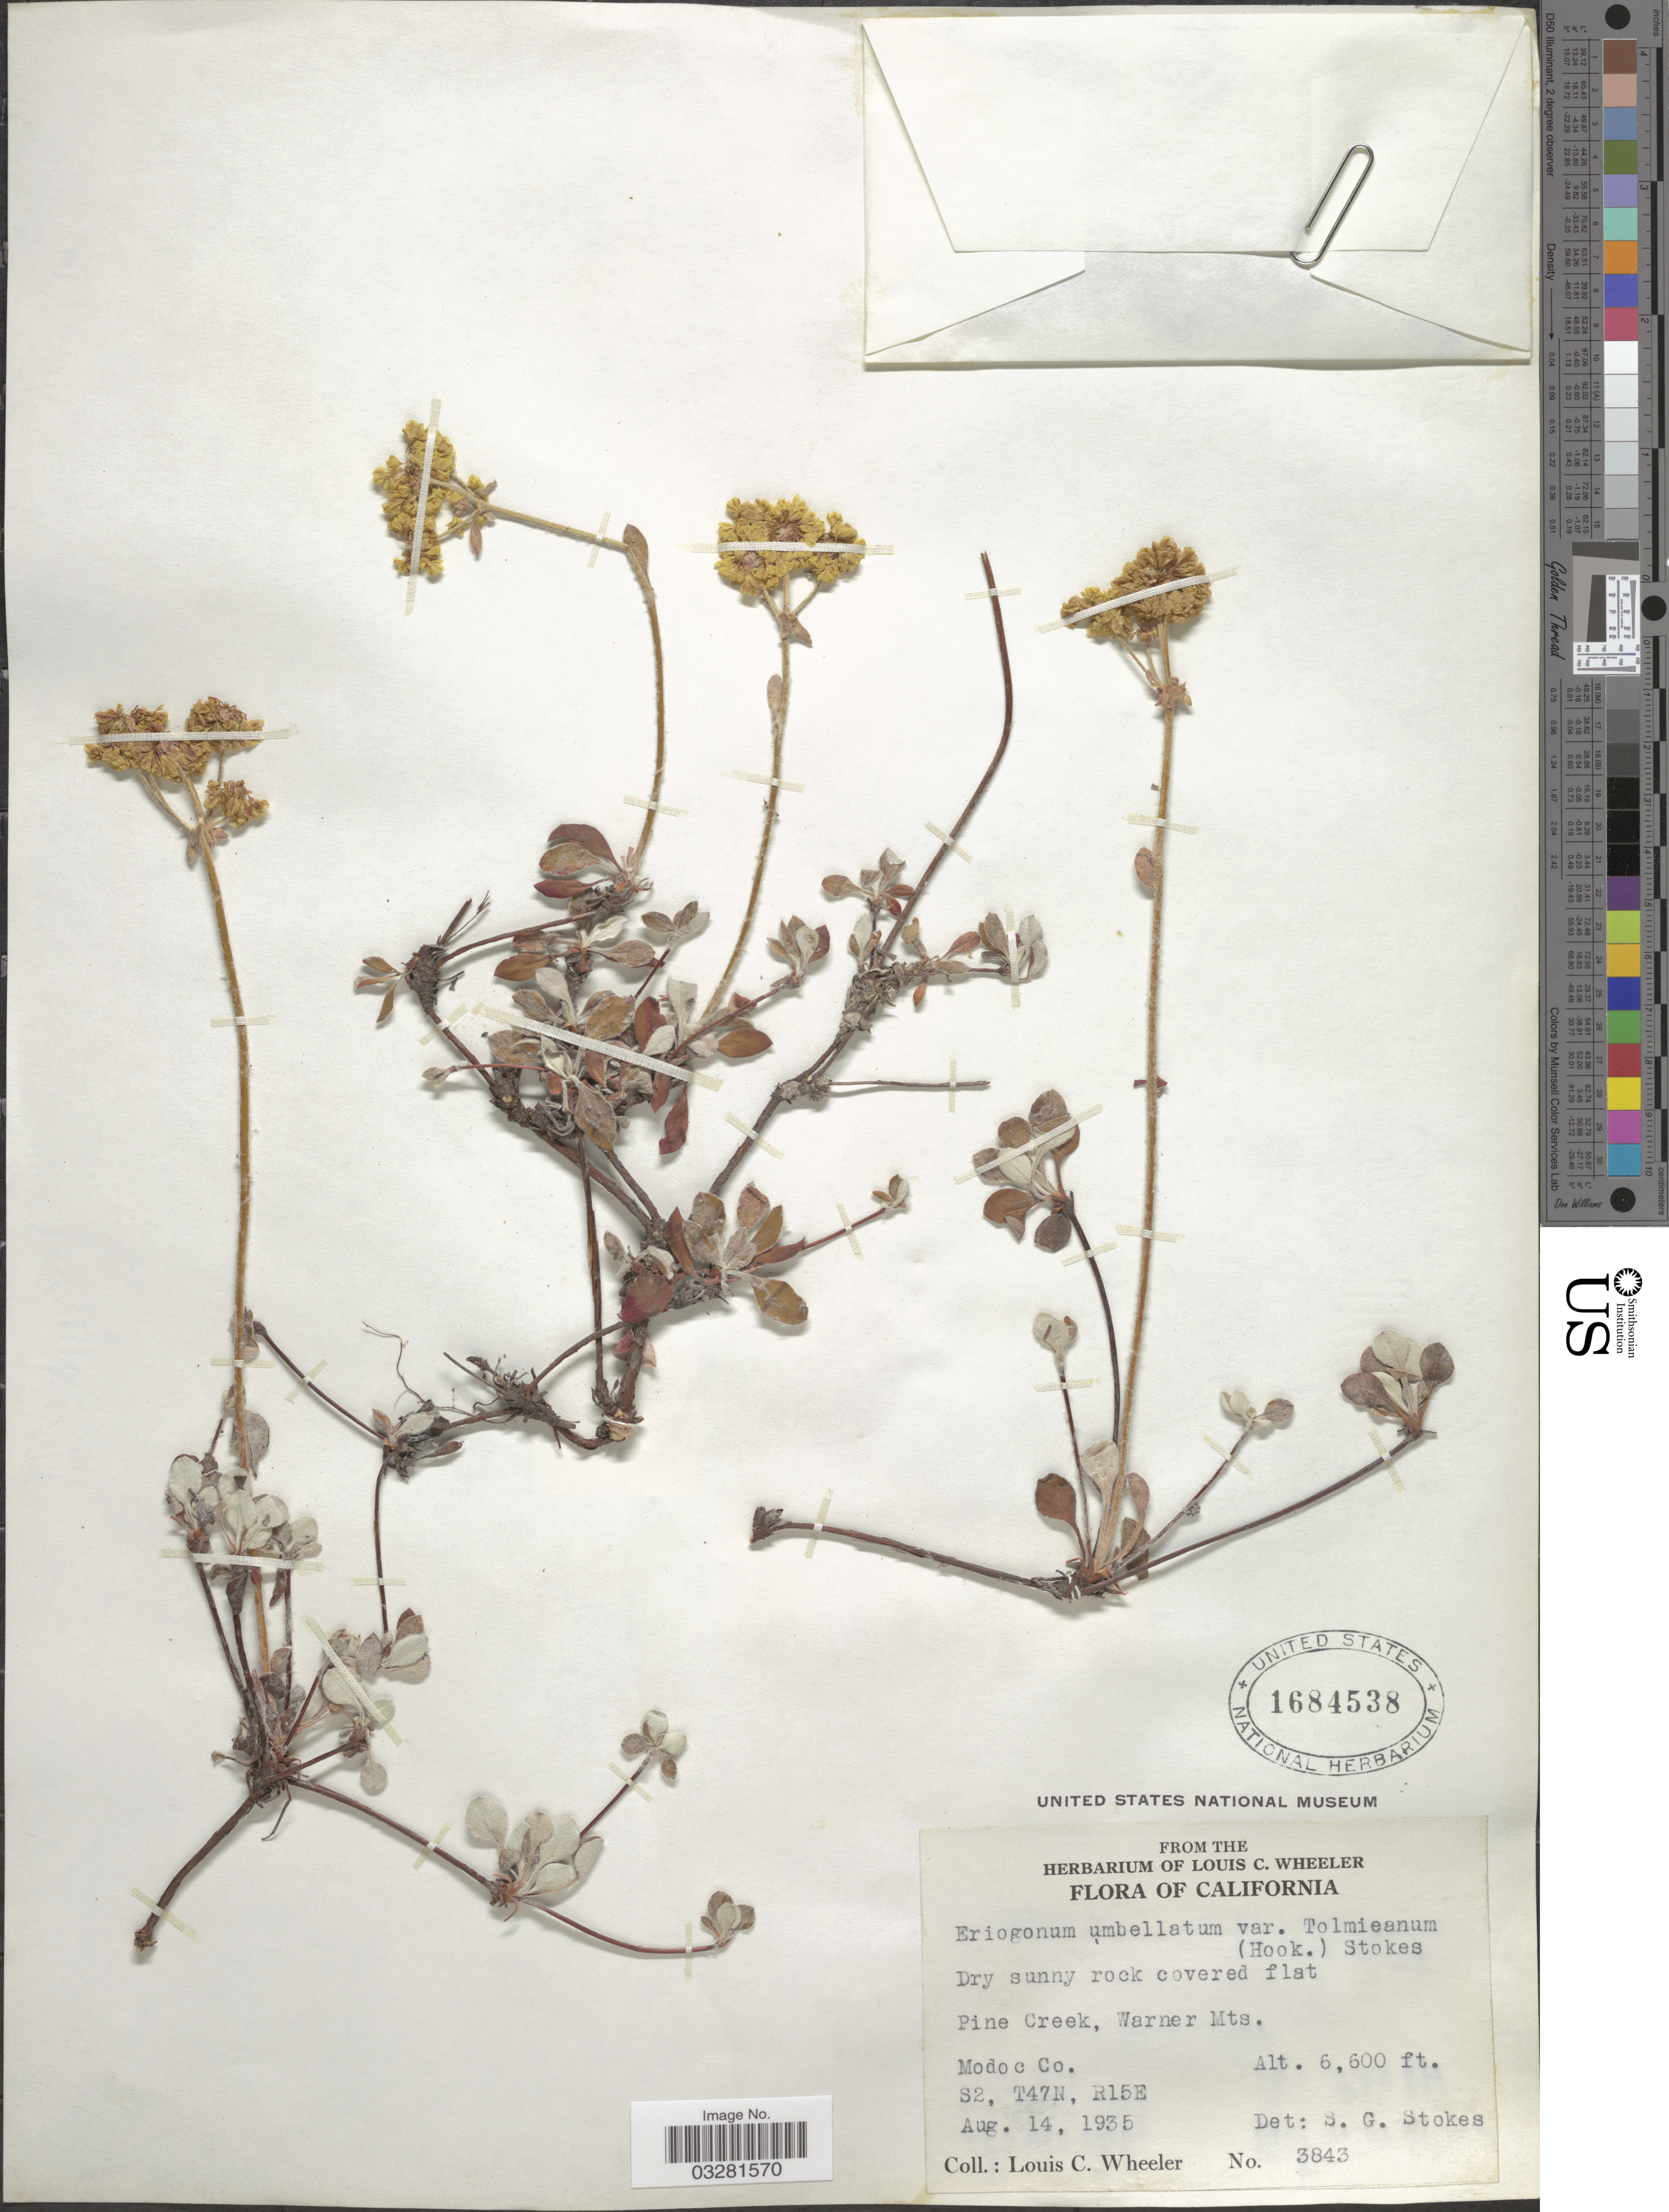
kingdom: Plantae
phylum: Tracheophyta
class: Magnoliopsida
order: Caryophyllales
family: Polygonaceae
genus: Eriogonum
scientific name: Eriogonum umbellatum var. covillei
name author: (Small) Reveal & Munz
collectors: L. C. Wheeler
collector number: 3843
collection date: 1935-08-14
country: United States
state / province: California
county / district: Modoc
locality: Pine Creek, Warner Mts. Modoc Co. S2, T47N, R15E.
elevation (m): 2012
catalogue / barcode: US 1684538